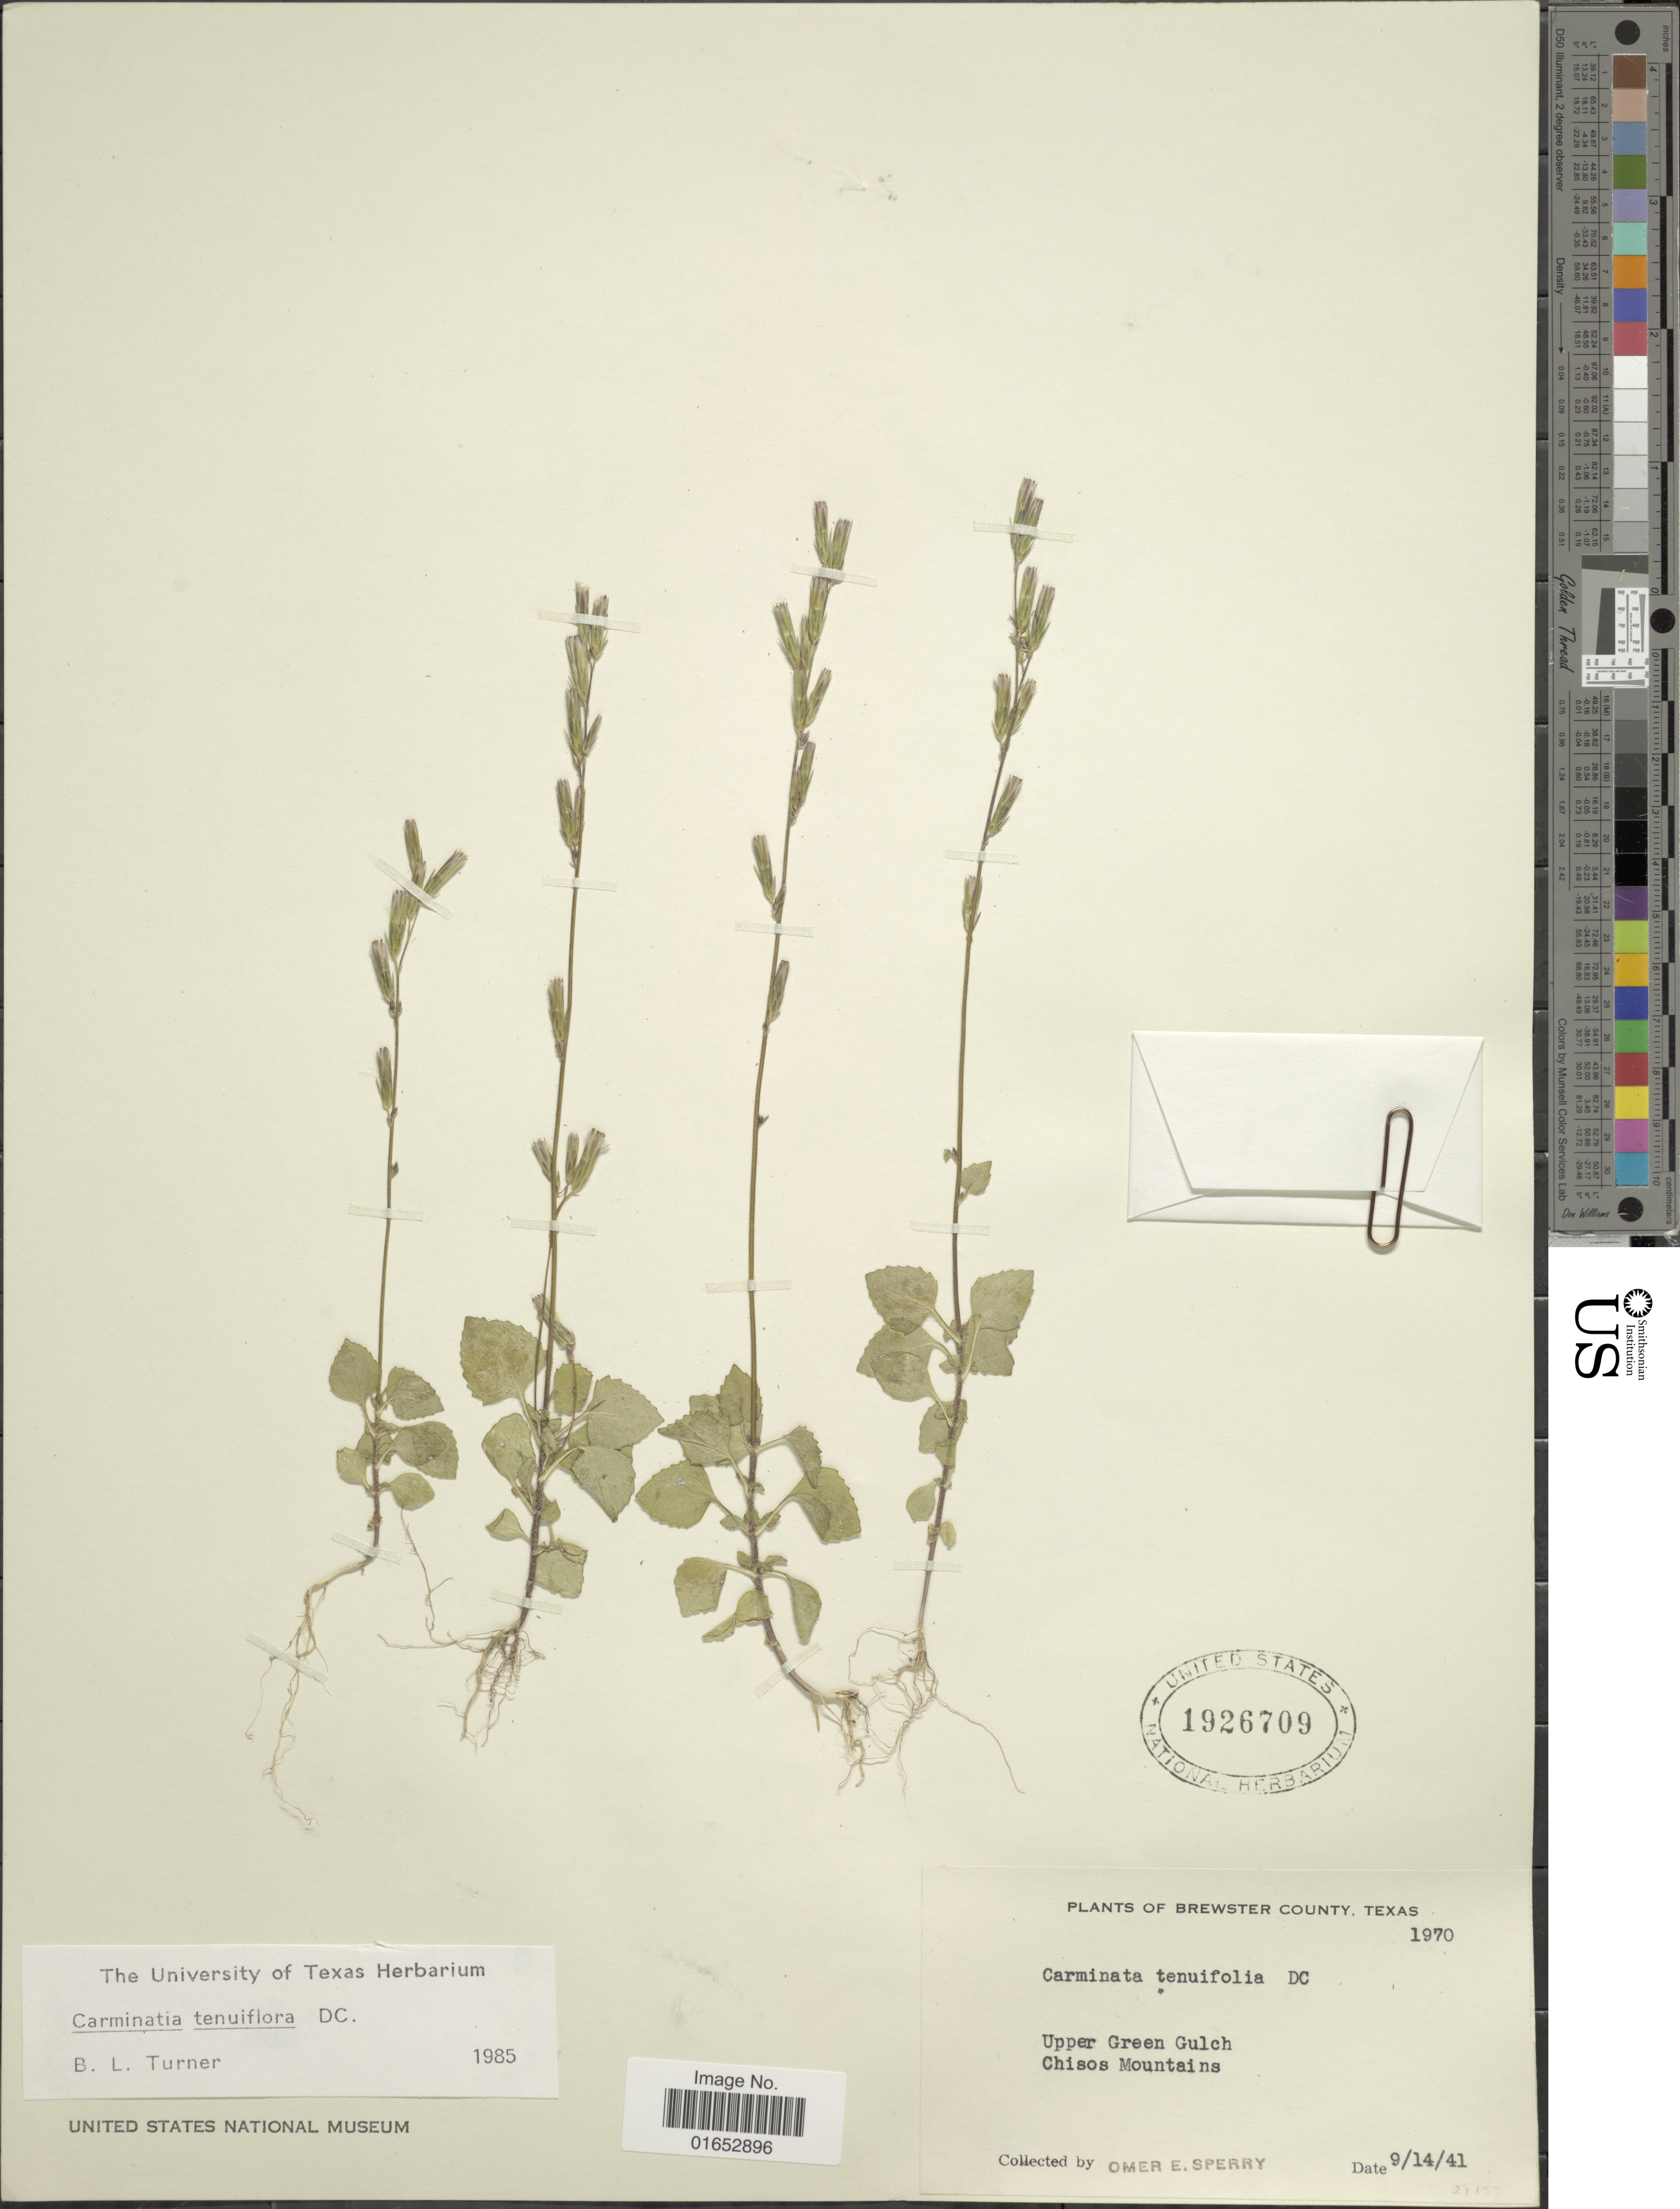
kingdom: Plantae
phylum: Tracheophyta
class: Magnoliopsida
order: Asterales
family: Asteraceae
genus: Carminatia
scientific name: Carminatia tenuiflora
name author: DC.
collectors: O. E. Sperry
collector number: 1970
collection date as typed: Transcribed d/m/y: 14/9/41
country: United States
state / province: Texas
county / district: Brewster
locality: Upper Green Gulch, Chisos Mountains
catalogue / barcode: US 1926709